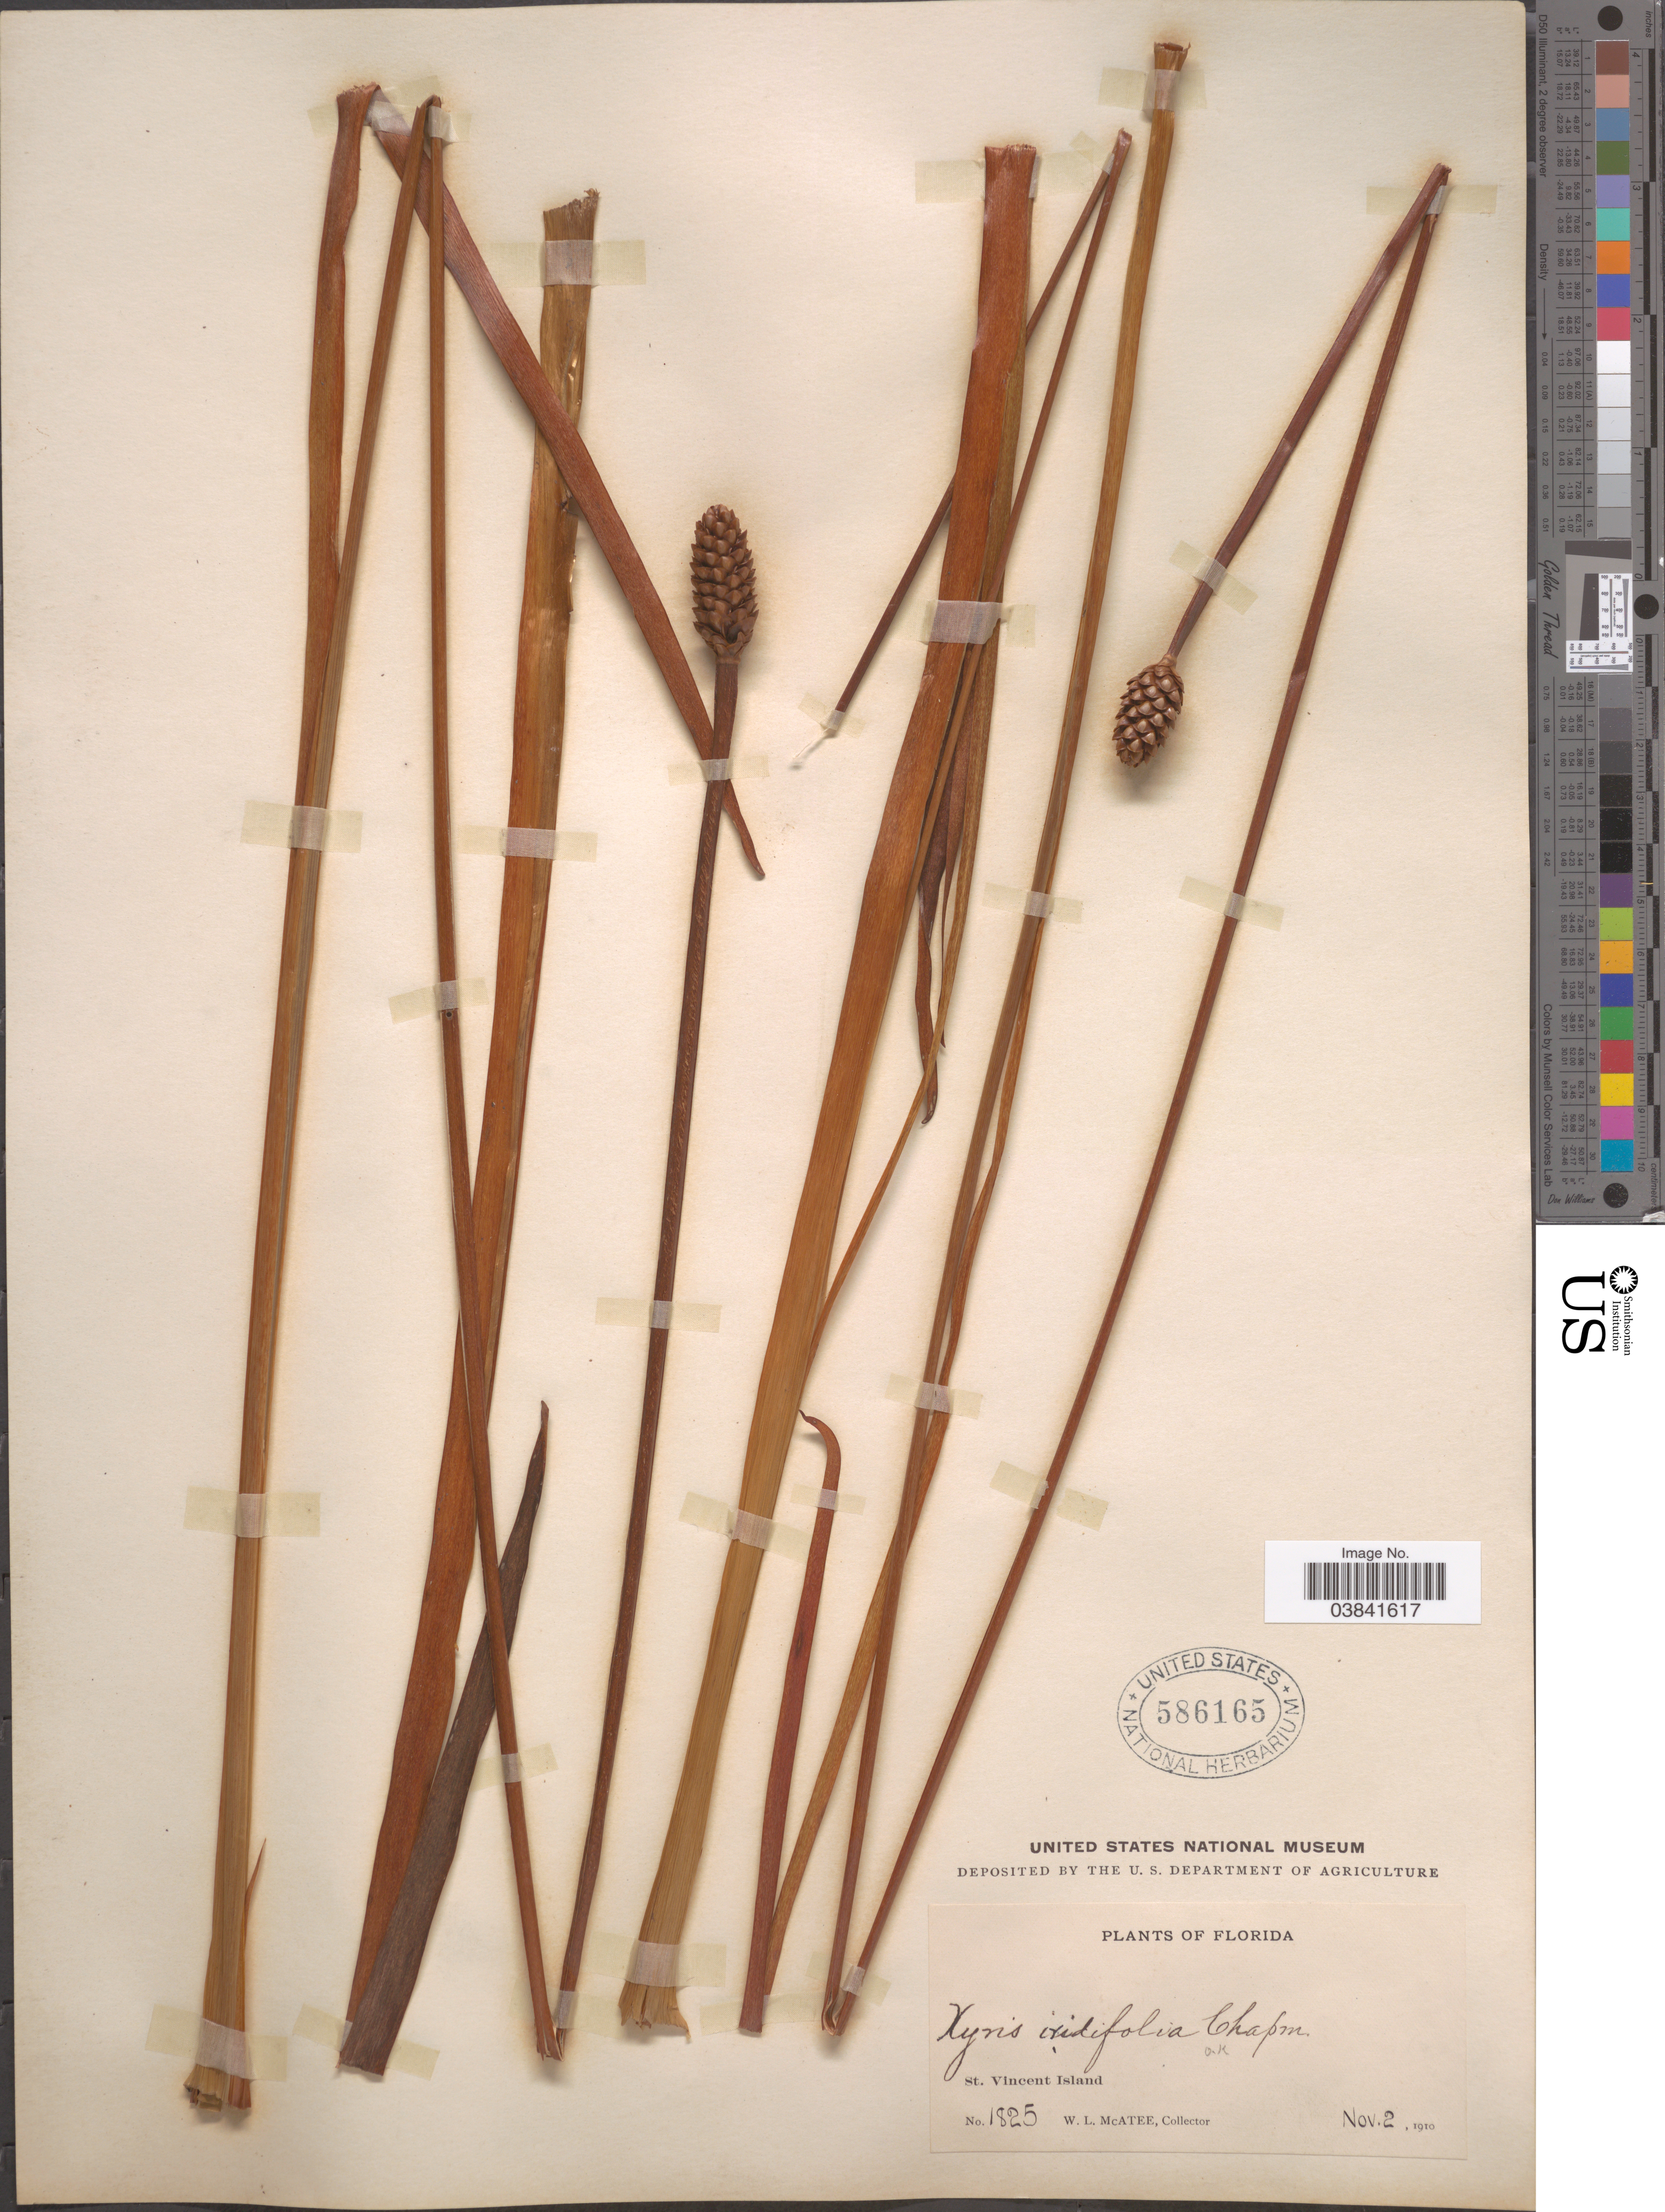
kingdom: Plantae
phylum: Tracheophyta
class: Liliopsida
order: Poales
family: Xyridaceae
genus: Xyris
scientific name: Xyris iridifolia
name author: Chapm.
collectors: W. McAtee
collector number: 1825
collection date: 1910-11-02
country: United States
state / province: Florida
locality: St. Vincent Island.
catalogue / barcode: US 586165